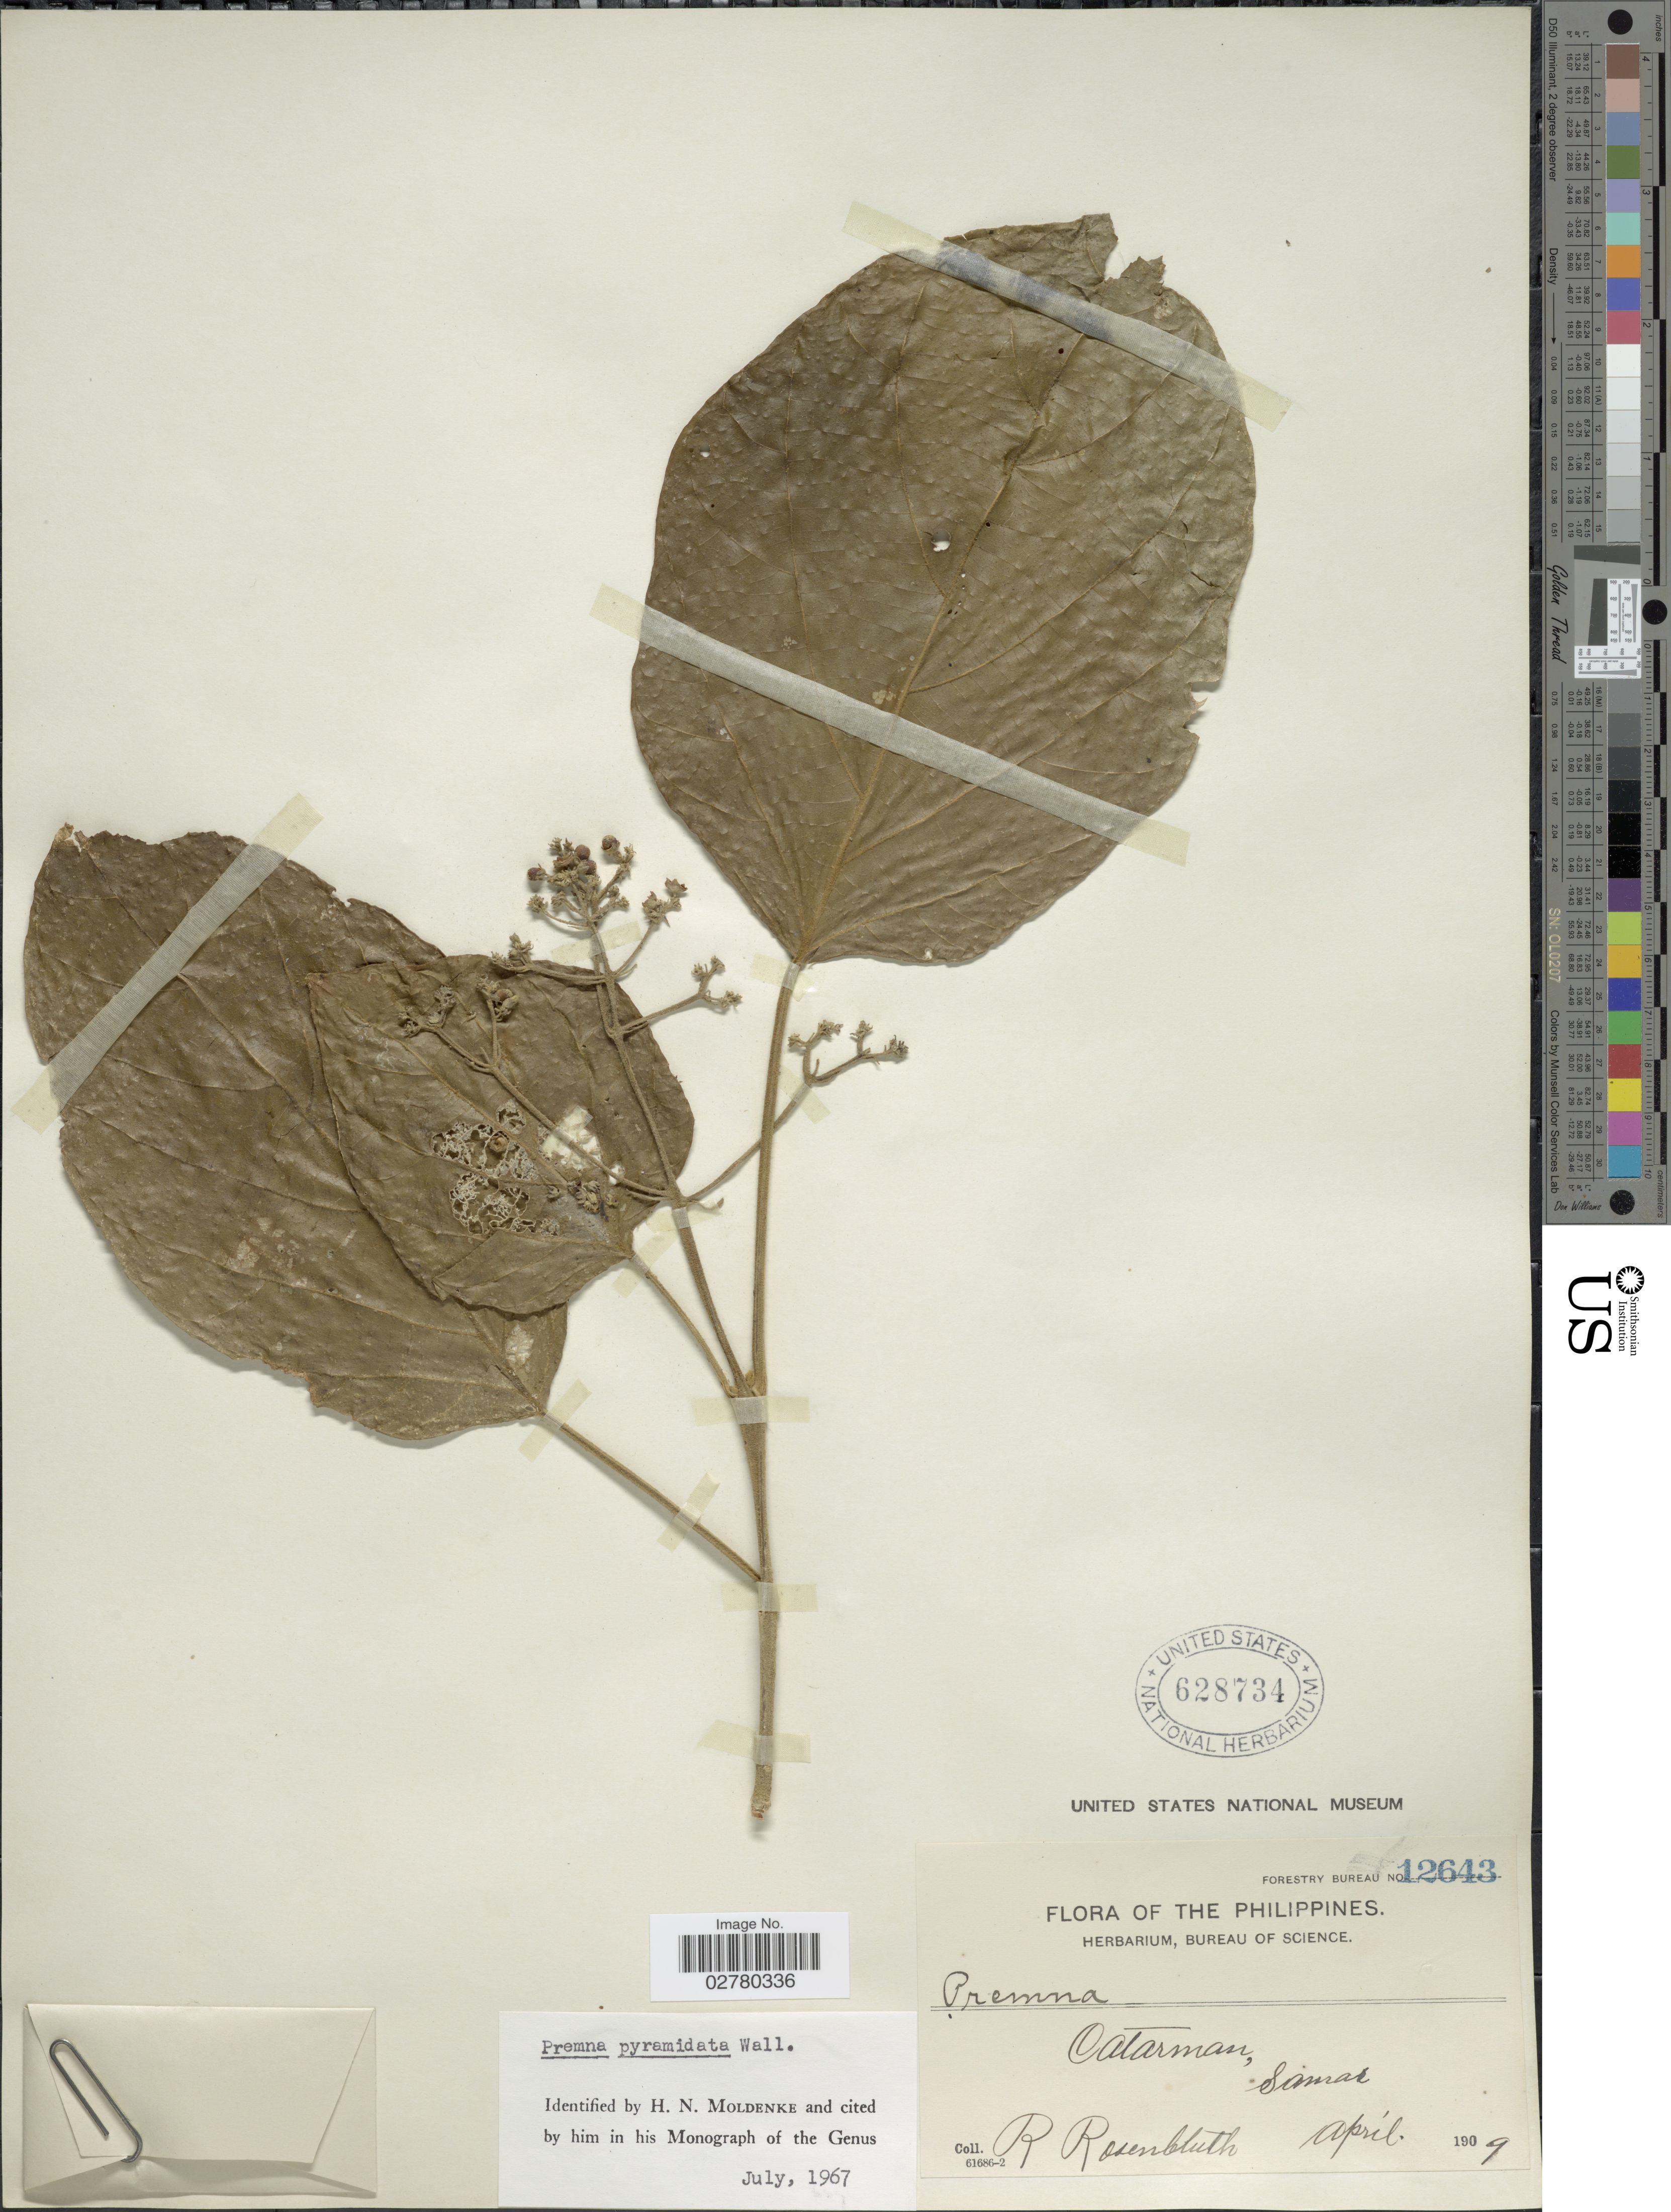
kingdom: Plantae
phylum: Tracheophyta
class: Magnoliopsida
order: Lamiales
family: Lamiaceae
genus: Premna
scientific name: Premna nauseosa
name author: Blanco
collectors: R. Rosenbluth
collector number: Forestry Bureau 12643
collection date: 1909-04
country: Philippines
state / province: Eastern Visayas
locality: Catarman, Samar.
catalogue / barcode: US 628734